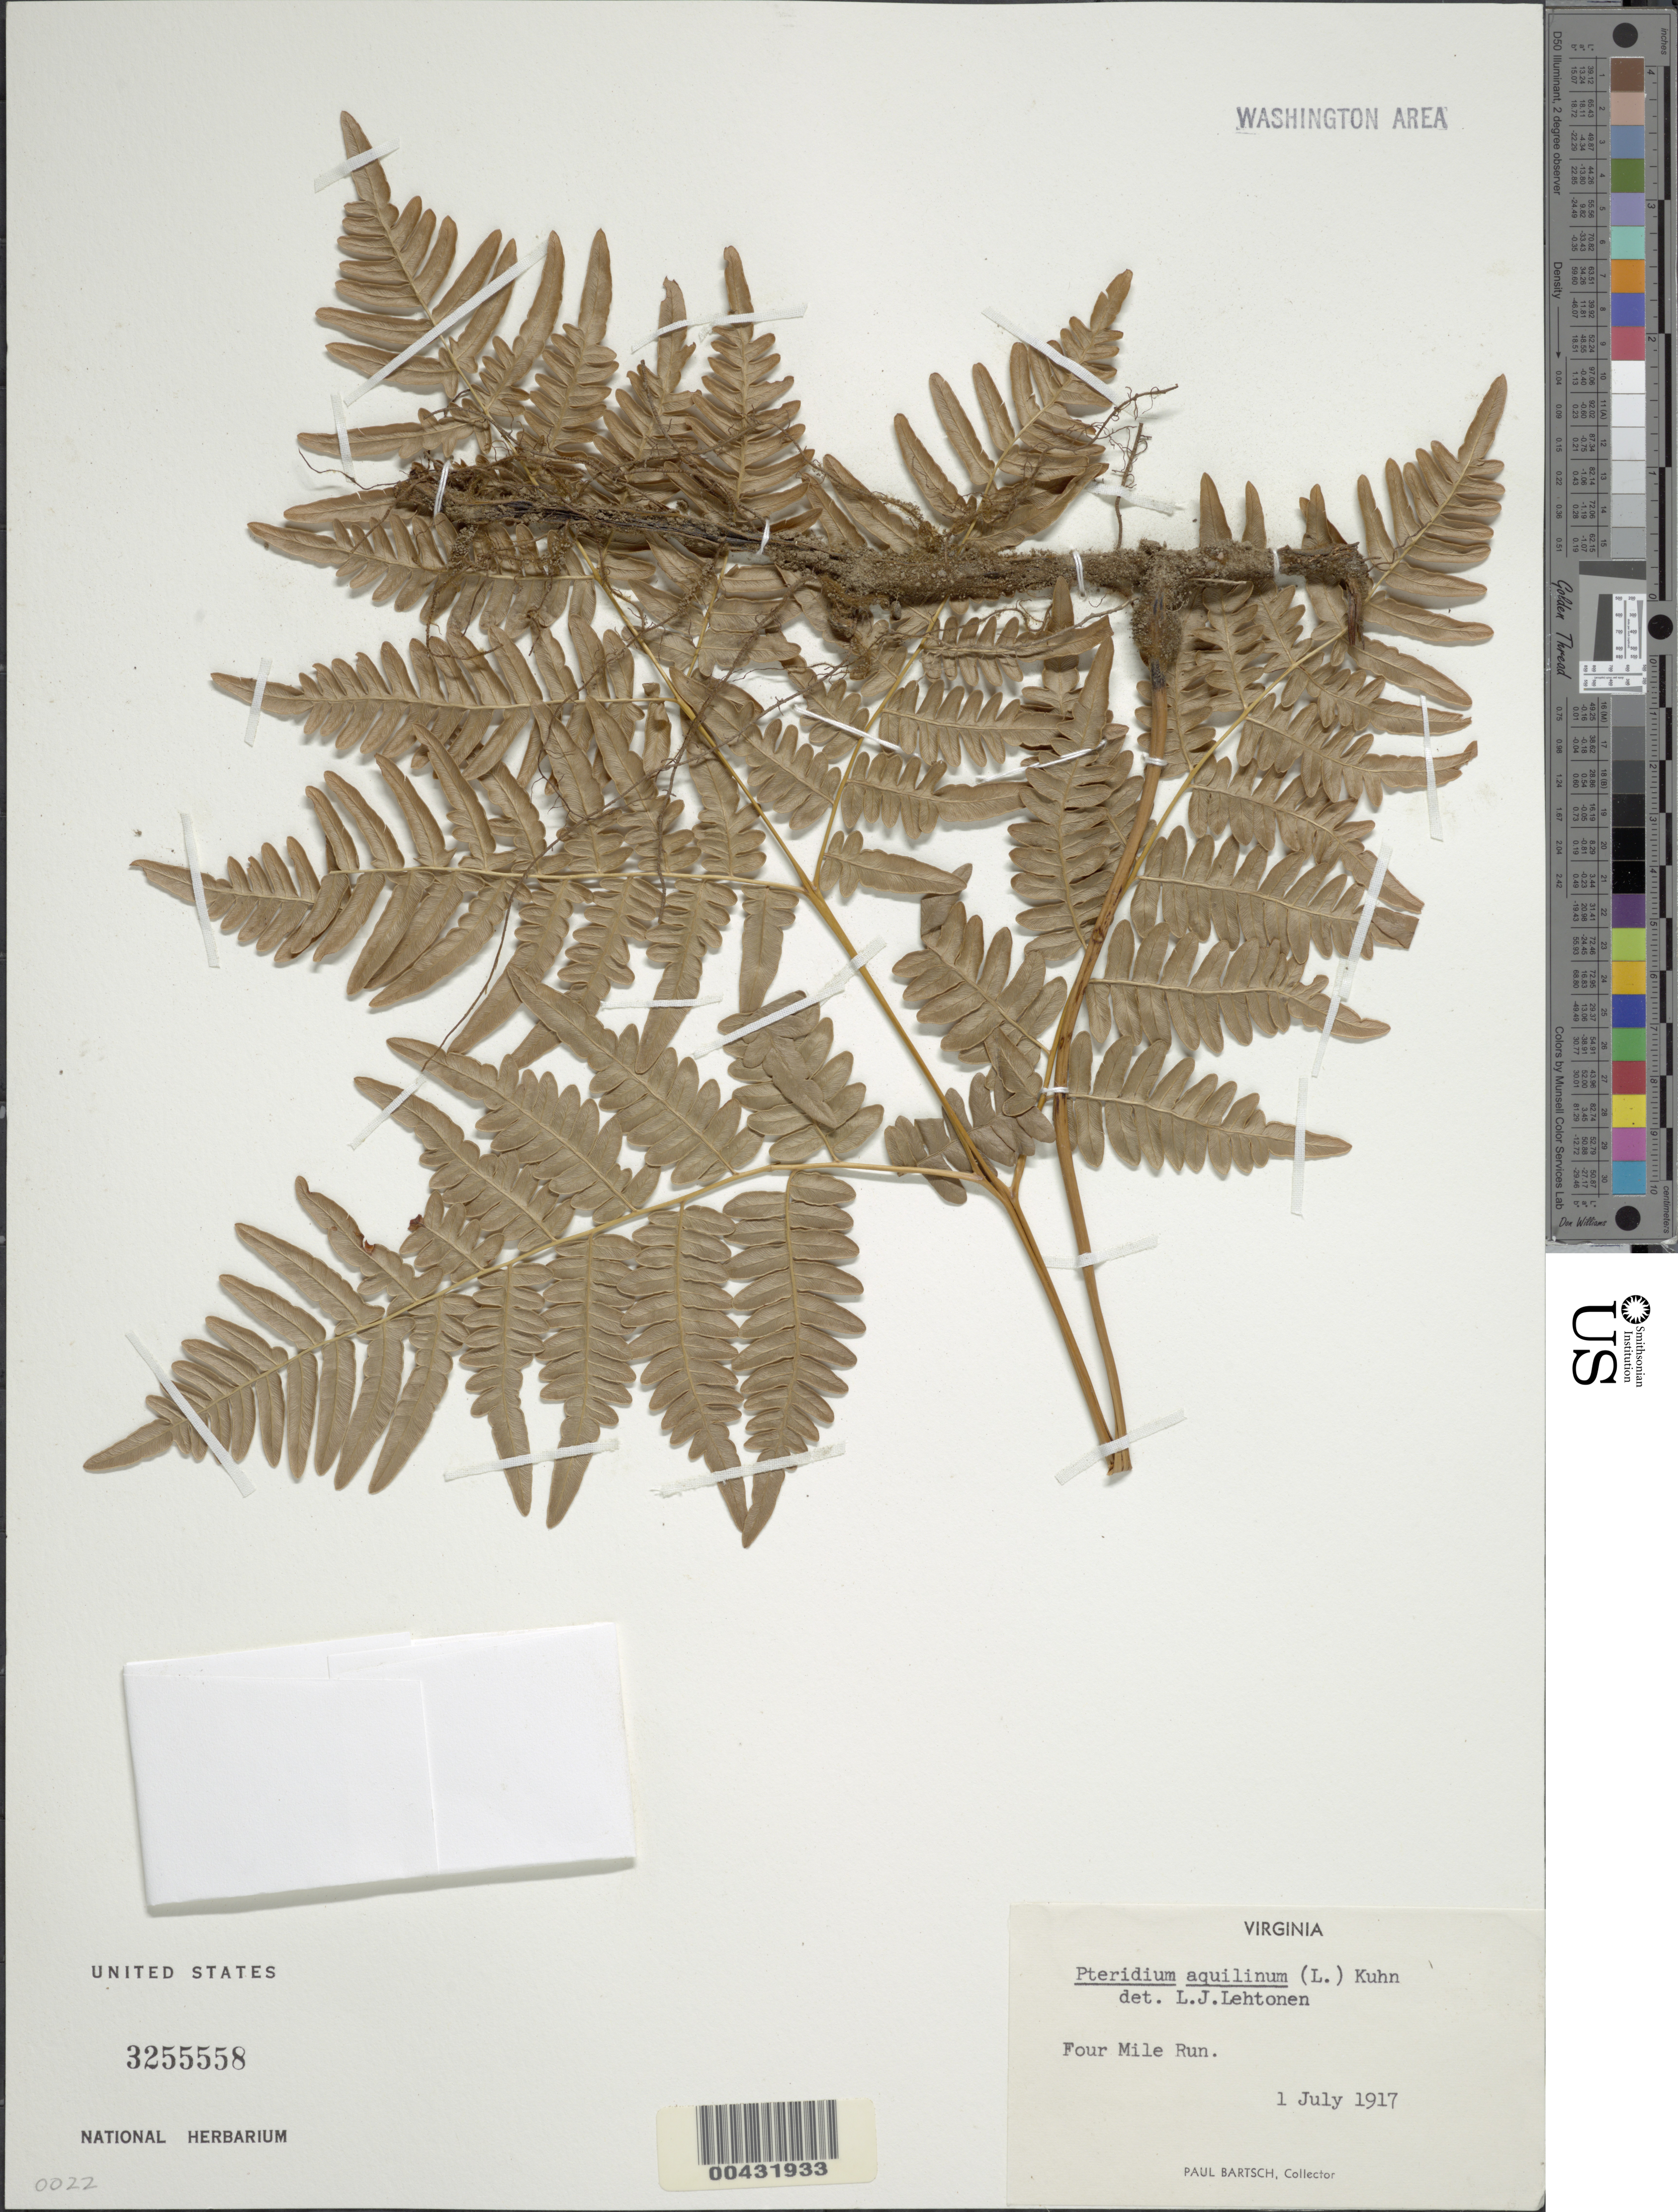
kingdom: Plantae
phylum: Tracheophyta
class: Polypodiopsida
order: Polypodiales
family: Dennstaedtiaceae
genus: Pteridium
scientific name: Pteridium aquilinum var. latiusculum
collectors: P. Bartsch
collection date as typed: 01 Jul 1917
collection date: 1917-07-01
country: United States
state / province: Virginia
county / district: Arlington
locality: Four Mile Run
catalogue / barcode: US 3255558